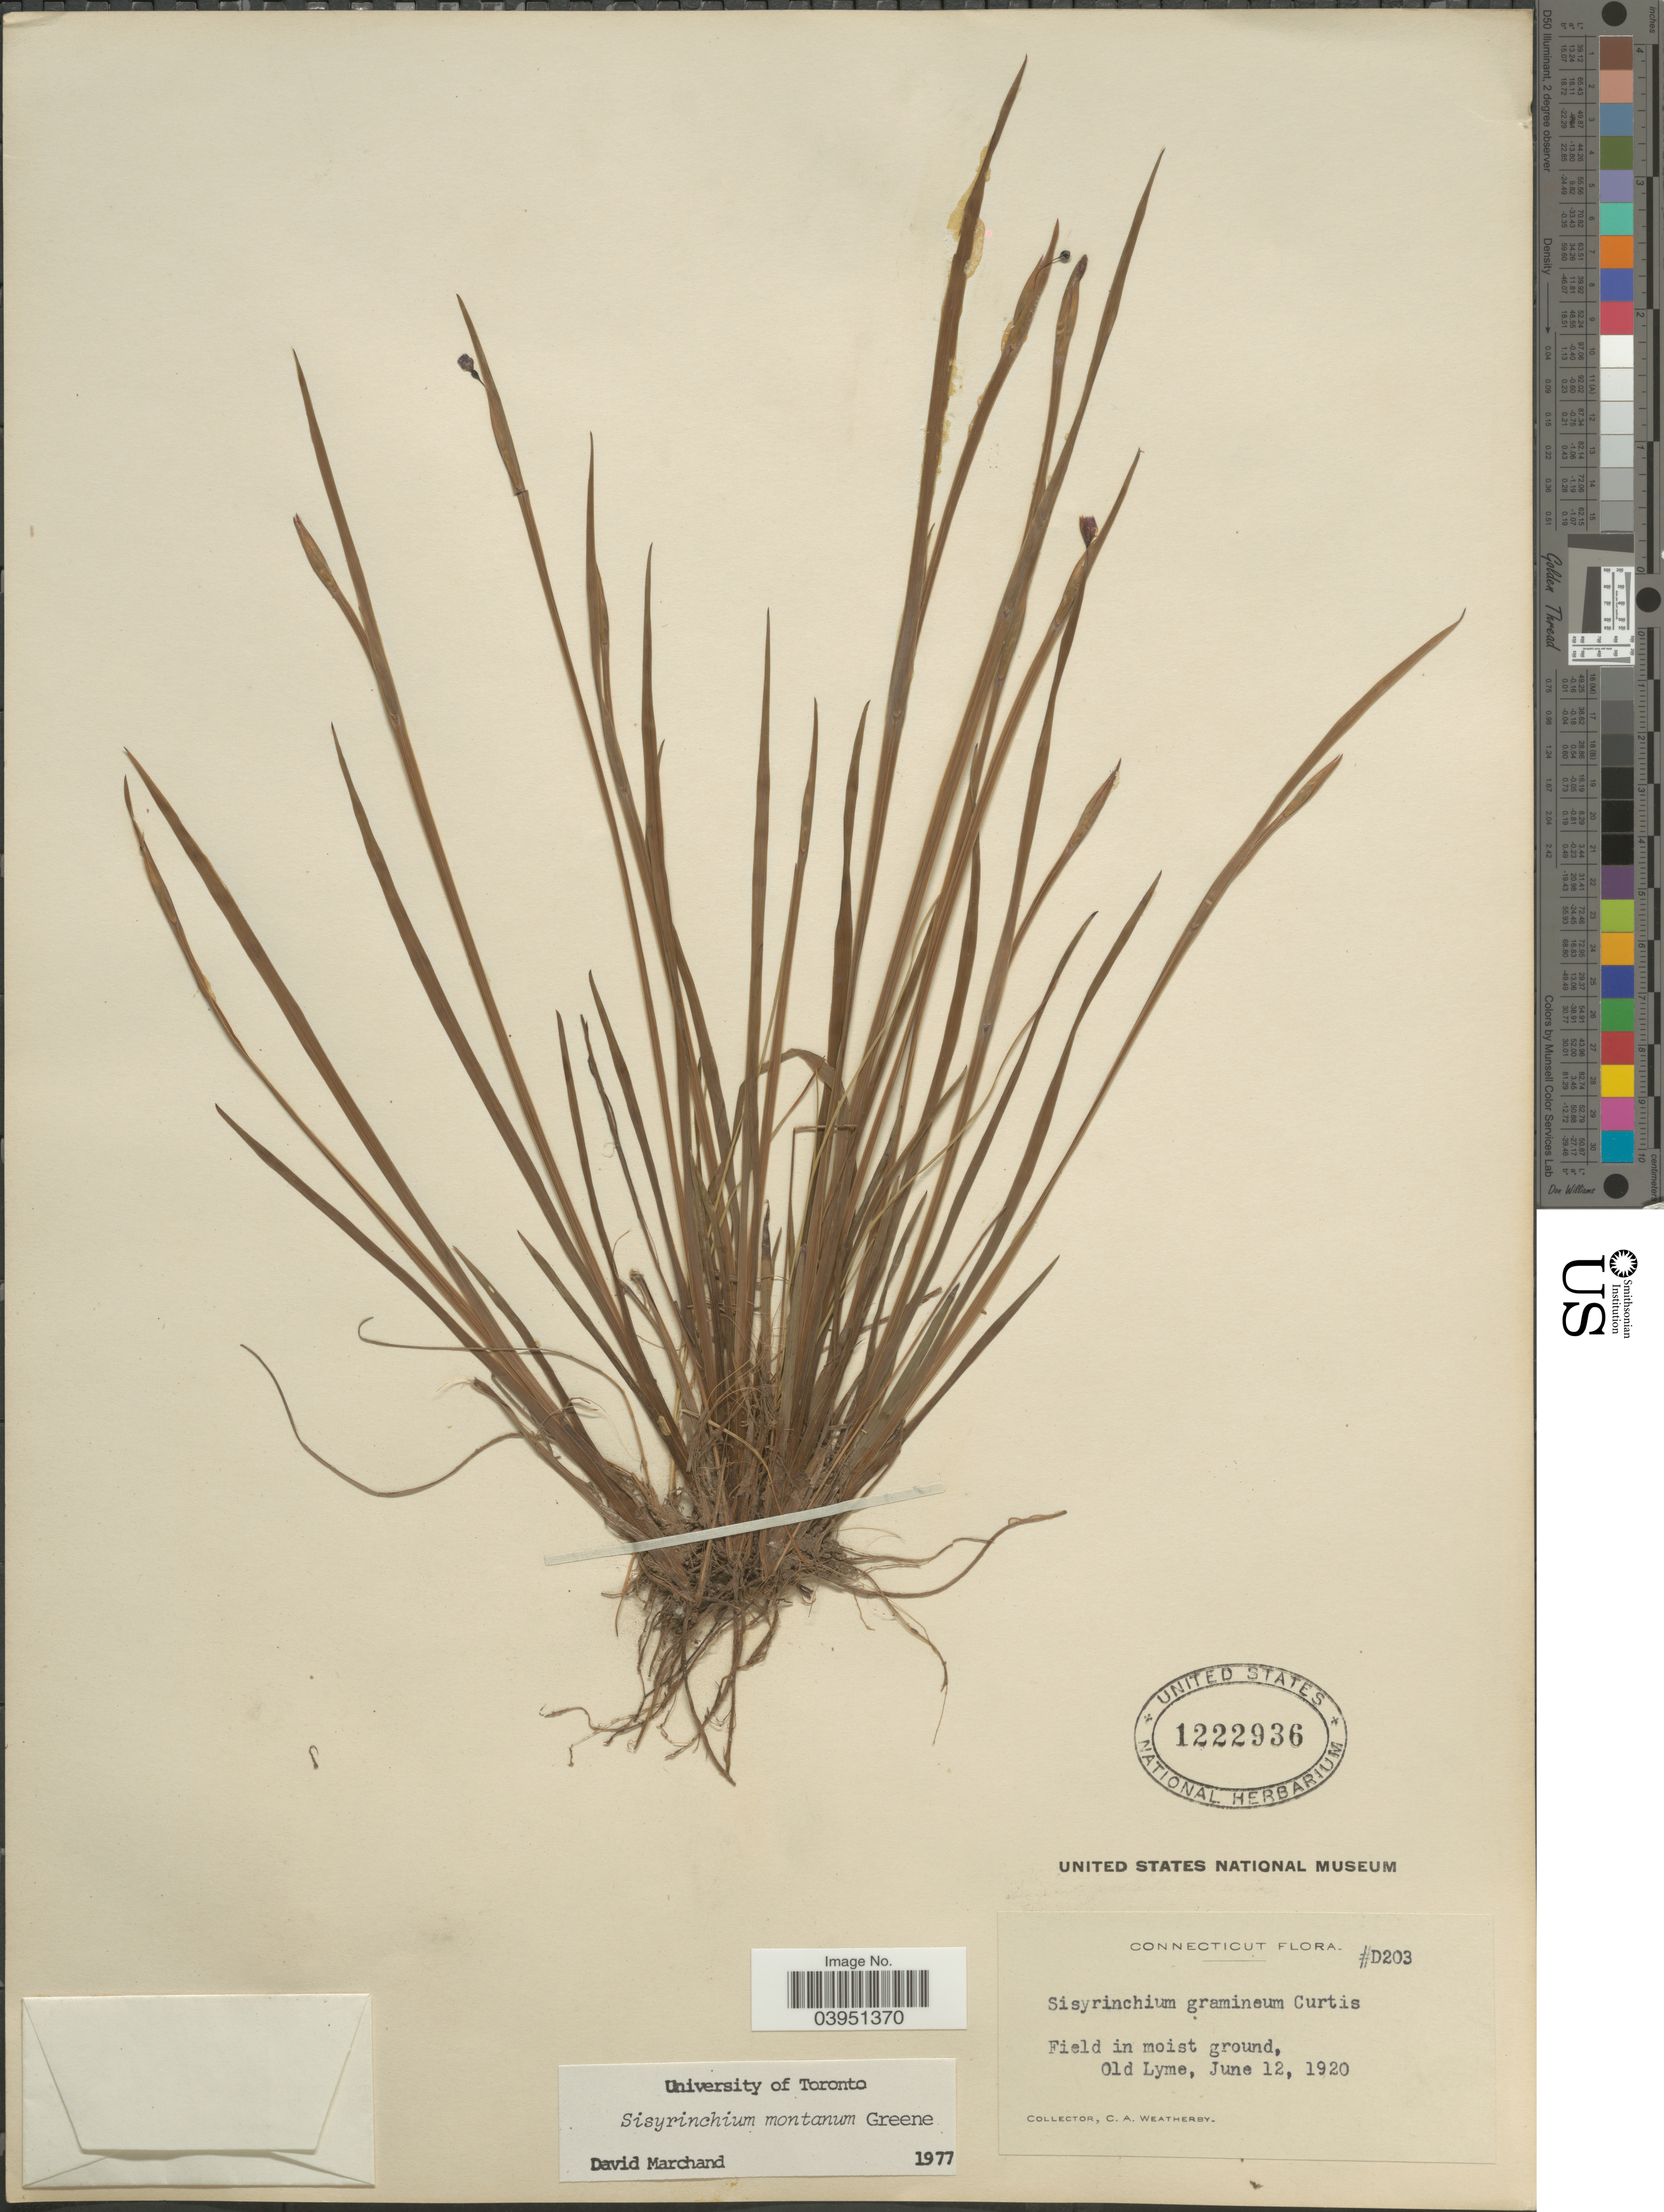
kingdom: Plantae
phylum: Tracheophyta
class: Liliopsida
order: Asparagales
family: Iridaceae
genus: Sisyrinchium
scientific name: Sisyrinchium montanum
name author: Greene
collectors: C. A. Weatherby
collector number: D203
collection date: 1920-06-12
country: United States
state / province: Connecticut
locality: Old Lyme.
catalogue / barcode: US 1222936